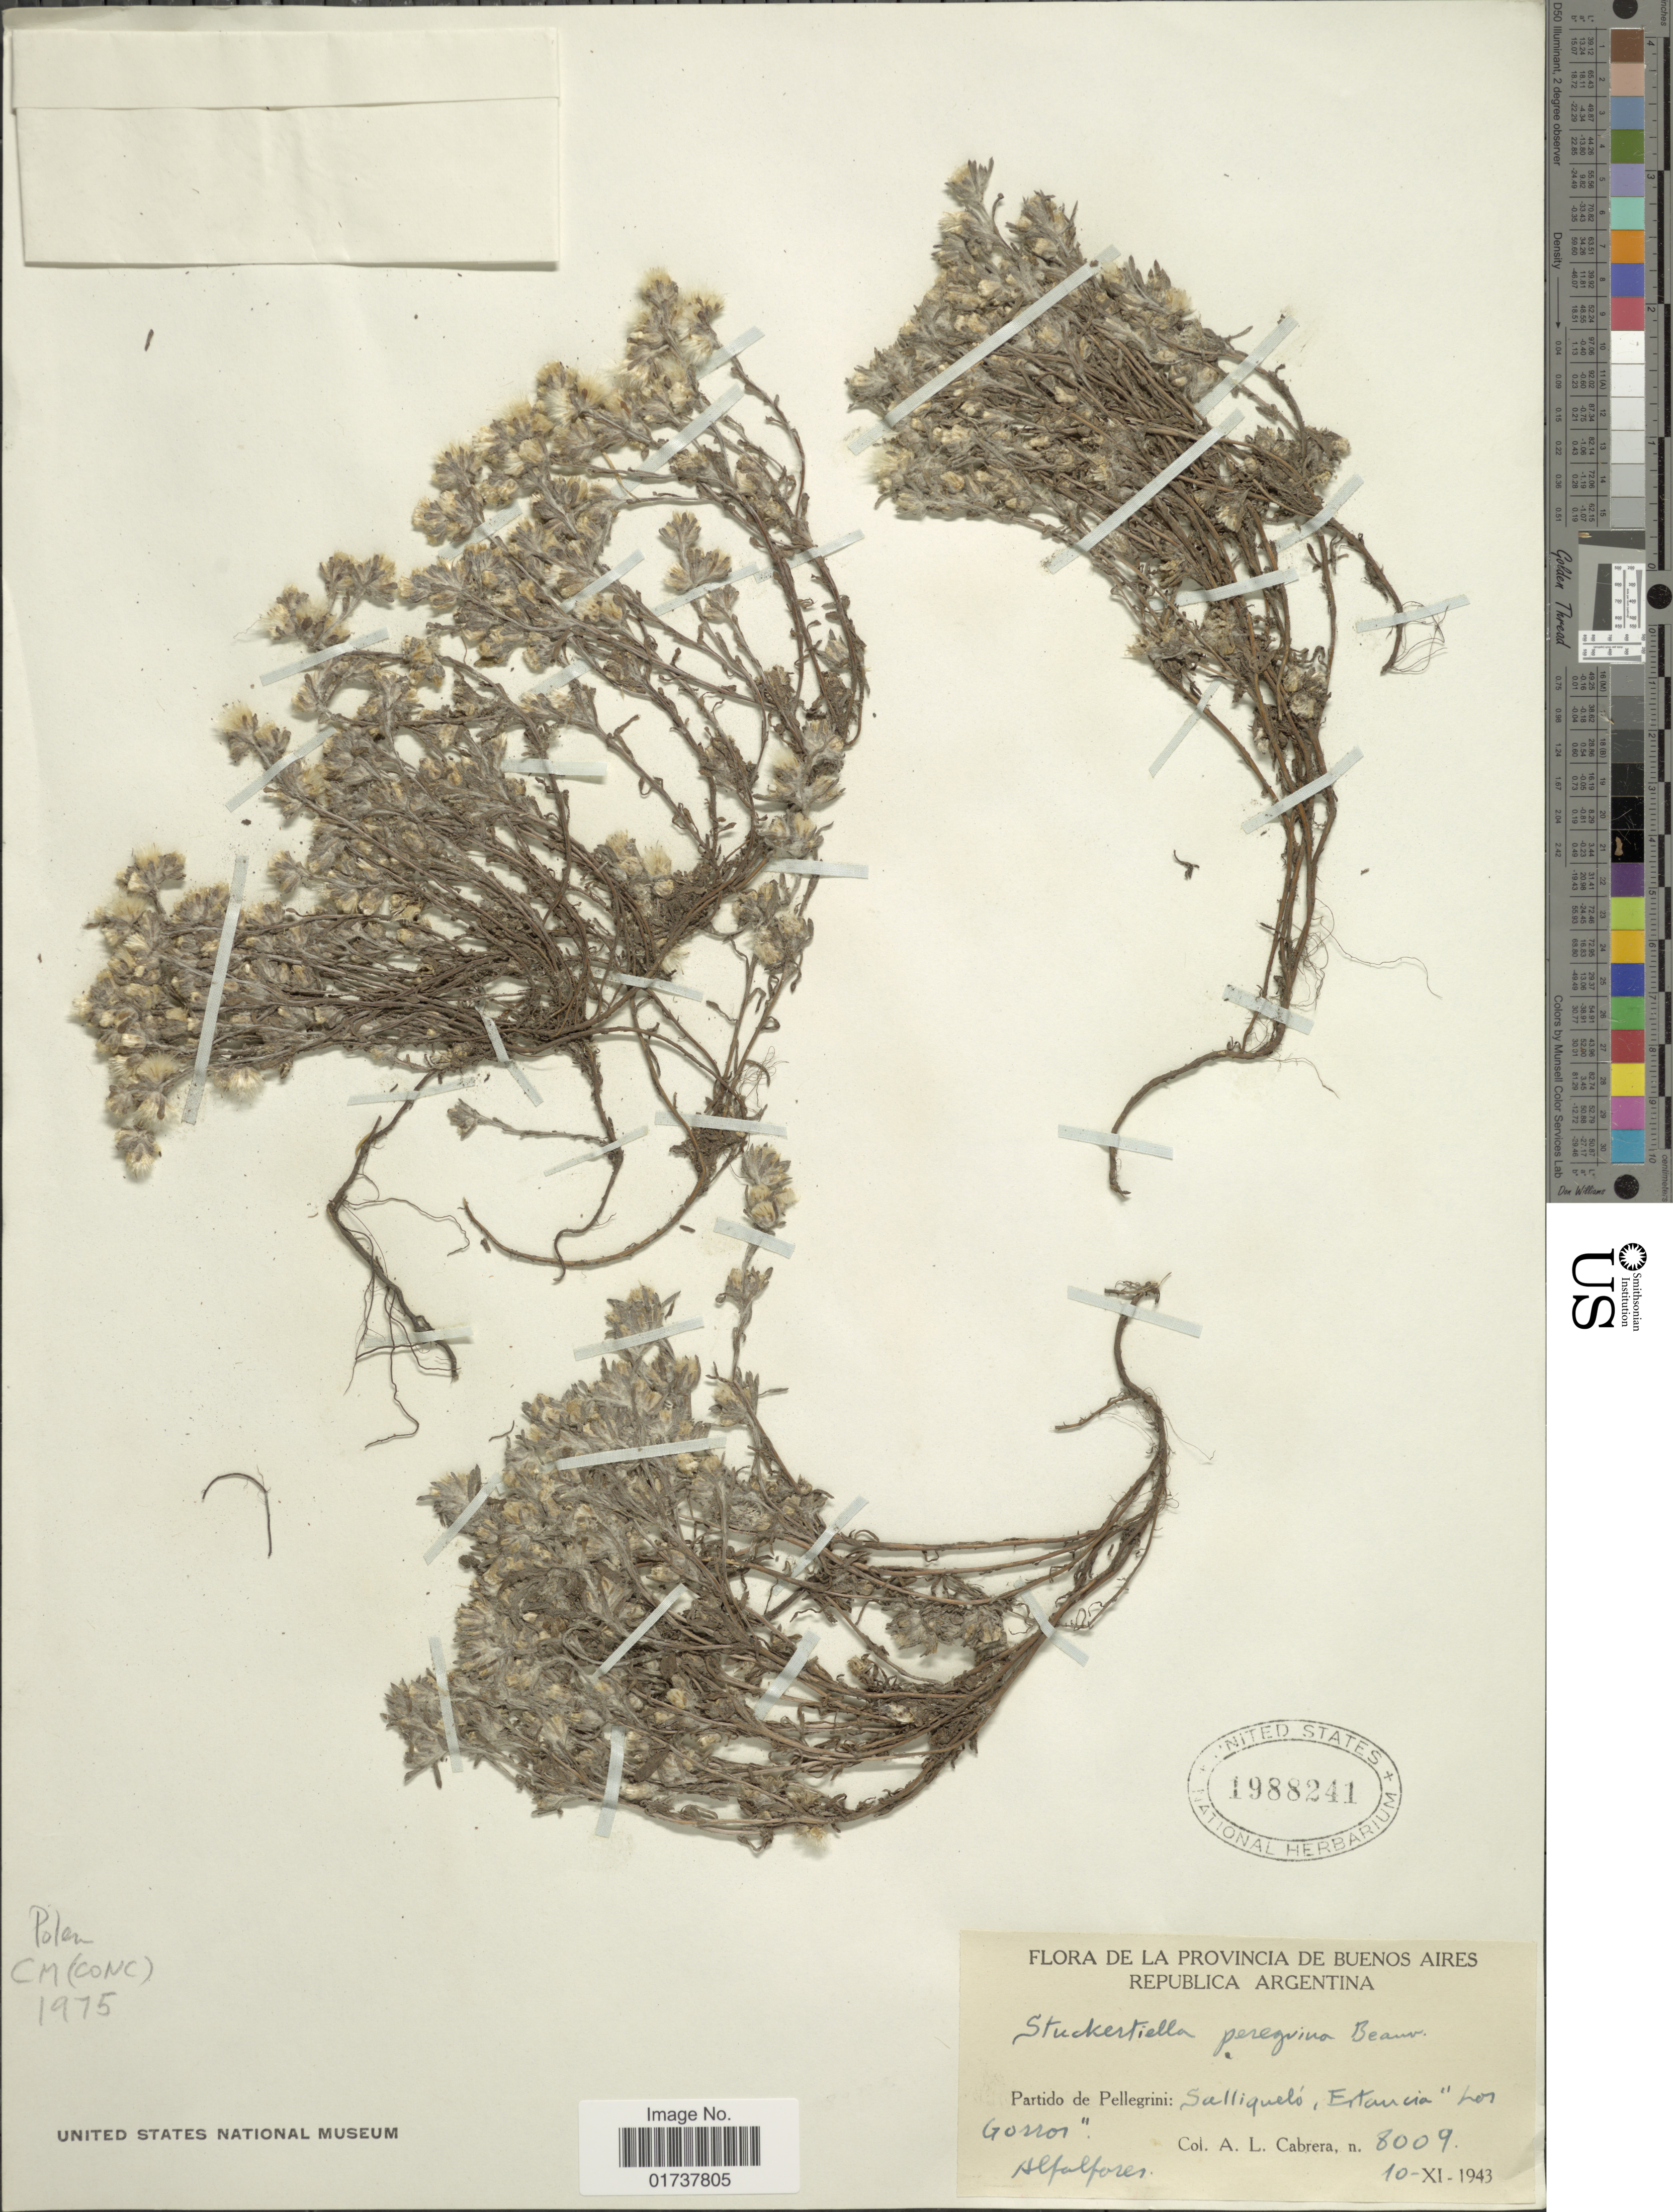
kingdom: Plantae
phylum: Tracheophyta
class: Magnoliopsida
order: Asterales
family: Asteraceae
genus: Stuckertiella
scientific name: Stuckertiella peregrina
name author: P. Beauv.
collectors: A. L. Cabrera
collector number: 8009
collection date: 1943-11-10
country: Argentina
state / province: Buenos Aires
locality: Partido de Pellegrini: Salliquelo, Estancia, Los Gorros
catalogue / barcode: US 1988241